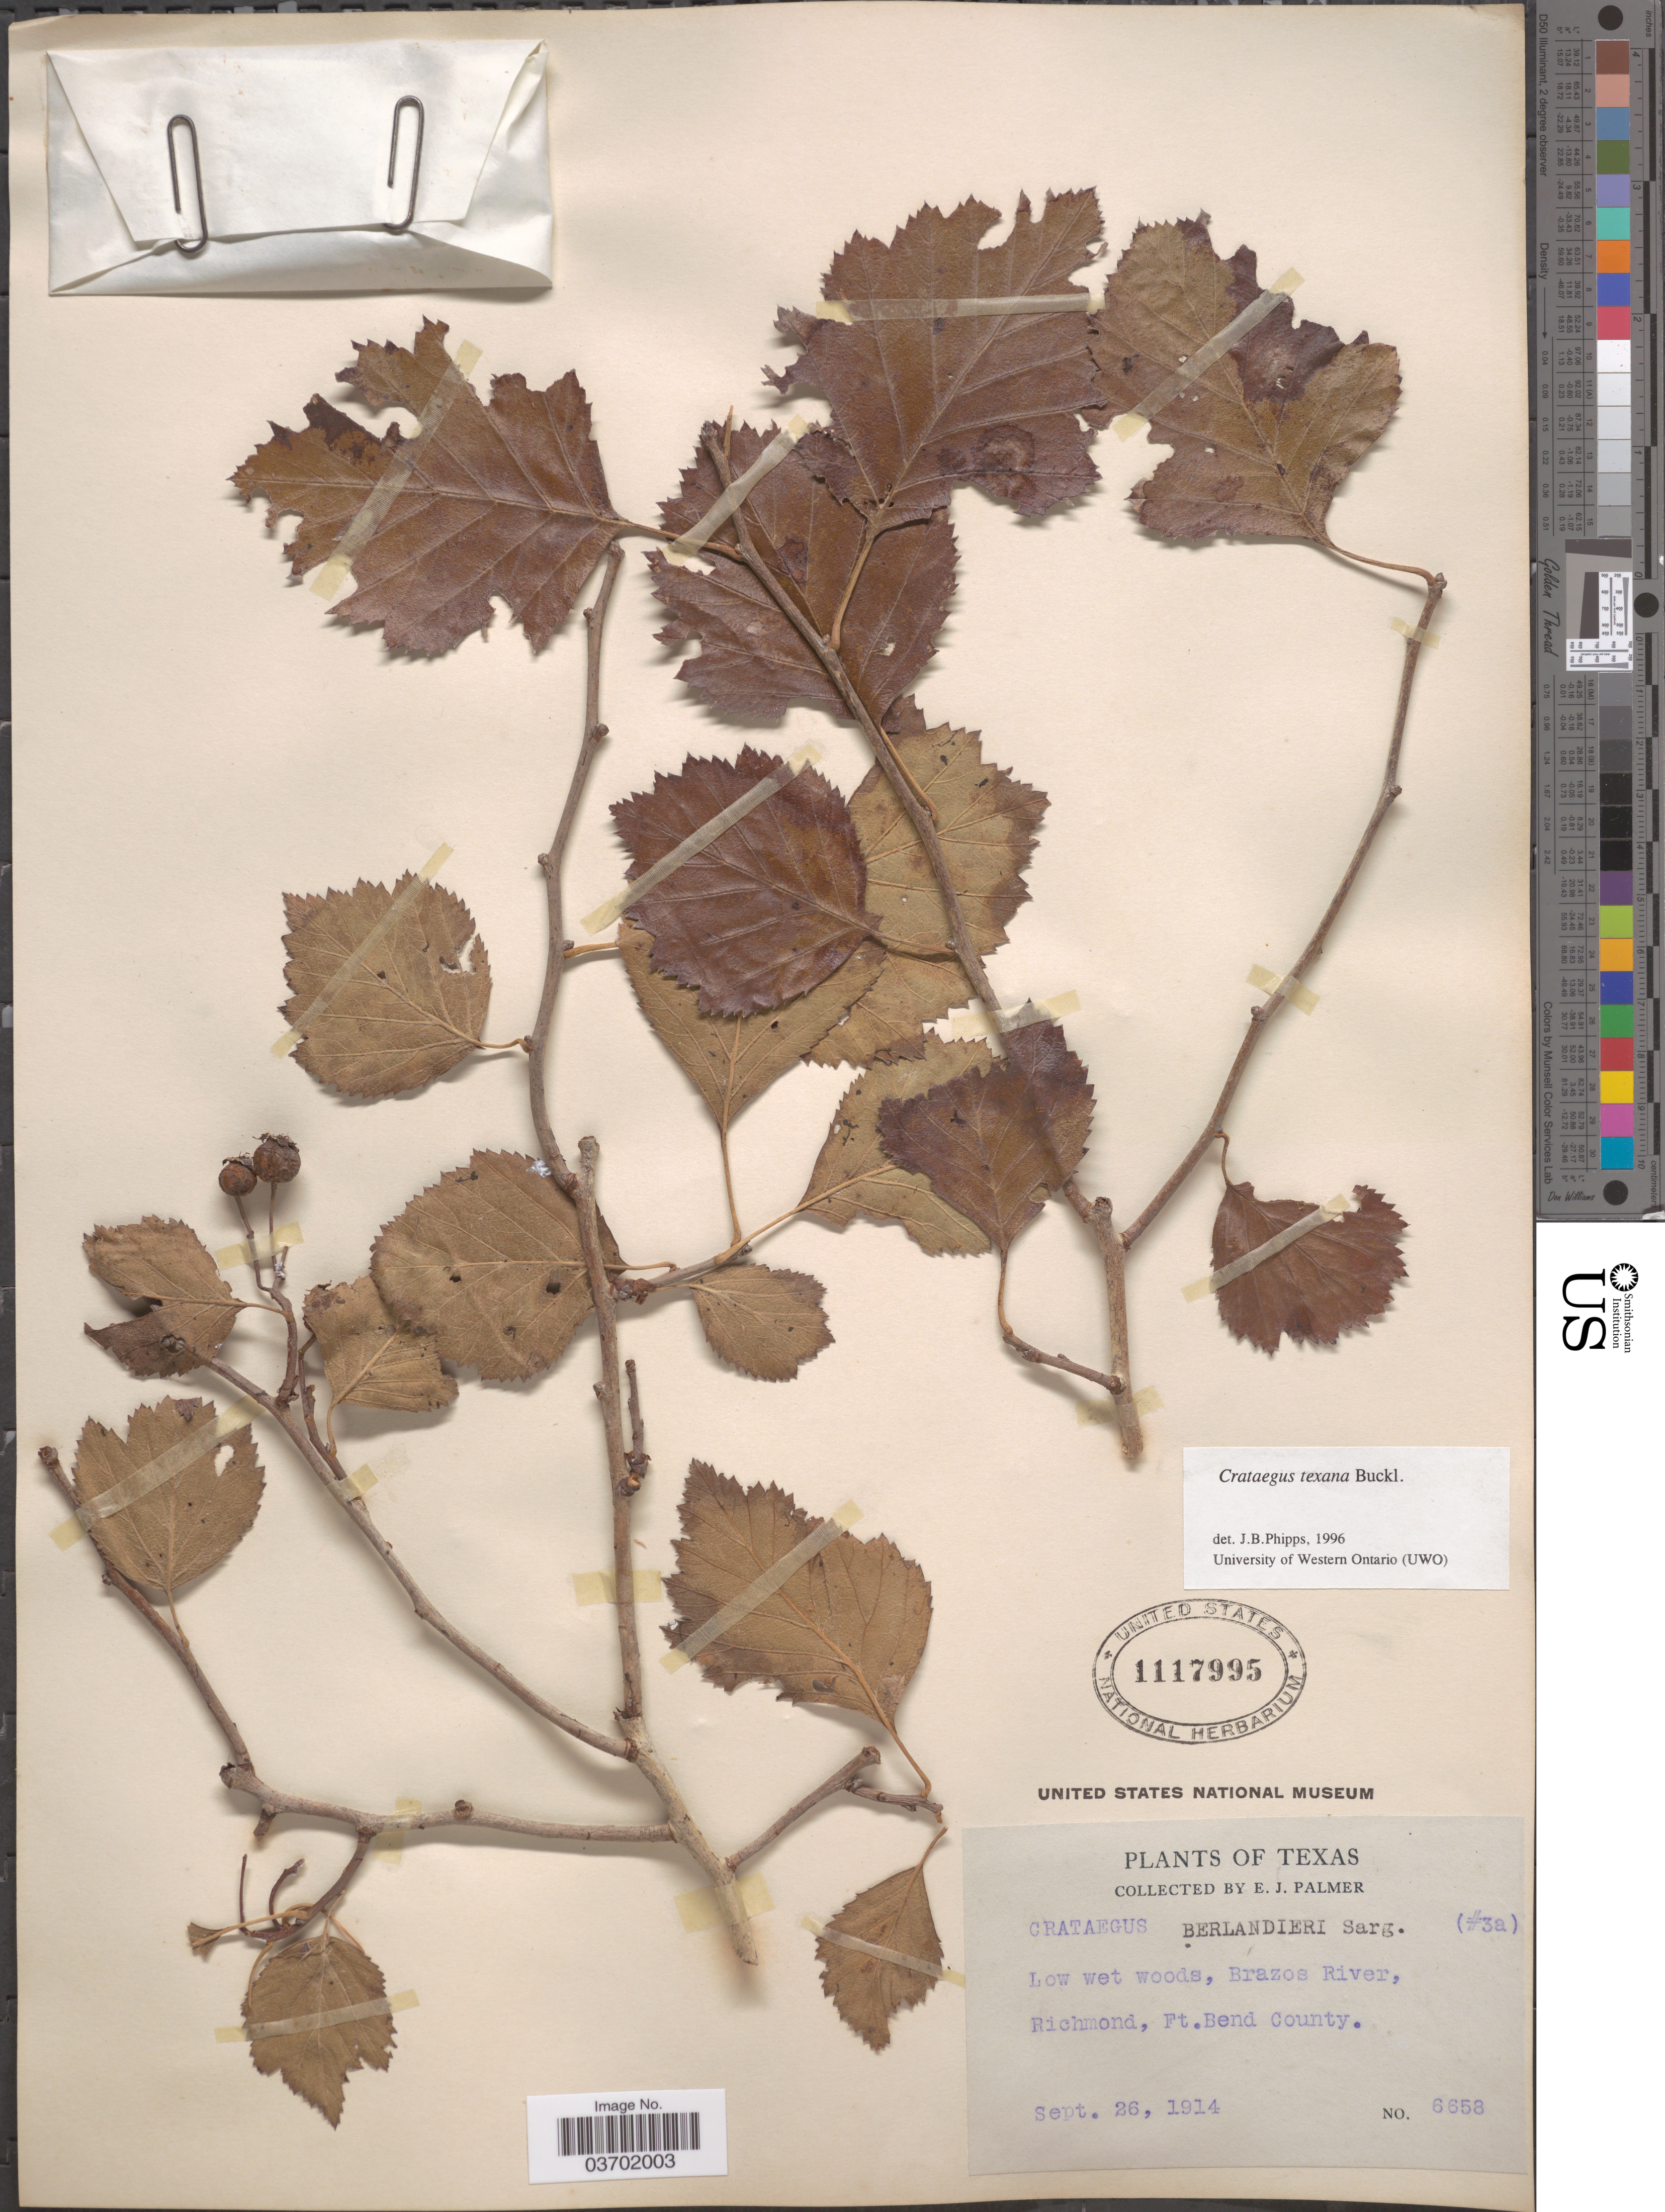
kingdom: Plantae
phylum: Tracheophyta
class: Magnoliopsida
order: Rosales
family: Rosaceae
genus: Crataegus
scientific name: Crataegus texana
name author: Buckley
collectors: E. J. Palmer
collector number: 6658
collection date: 1914-09-26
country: United States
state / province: Texas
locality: Brazos River, Richmond, Ft. Bend County.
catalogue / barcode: US 1117995